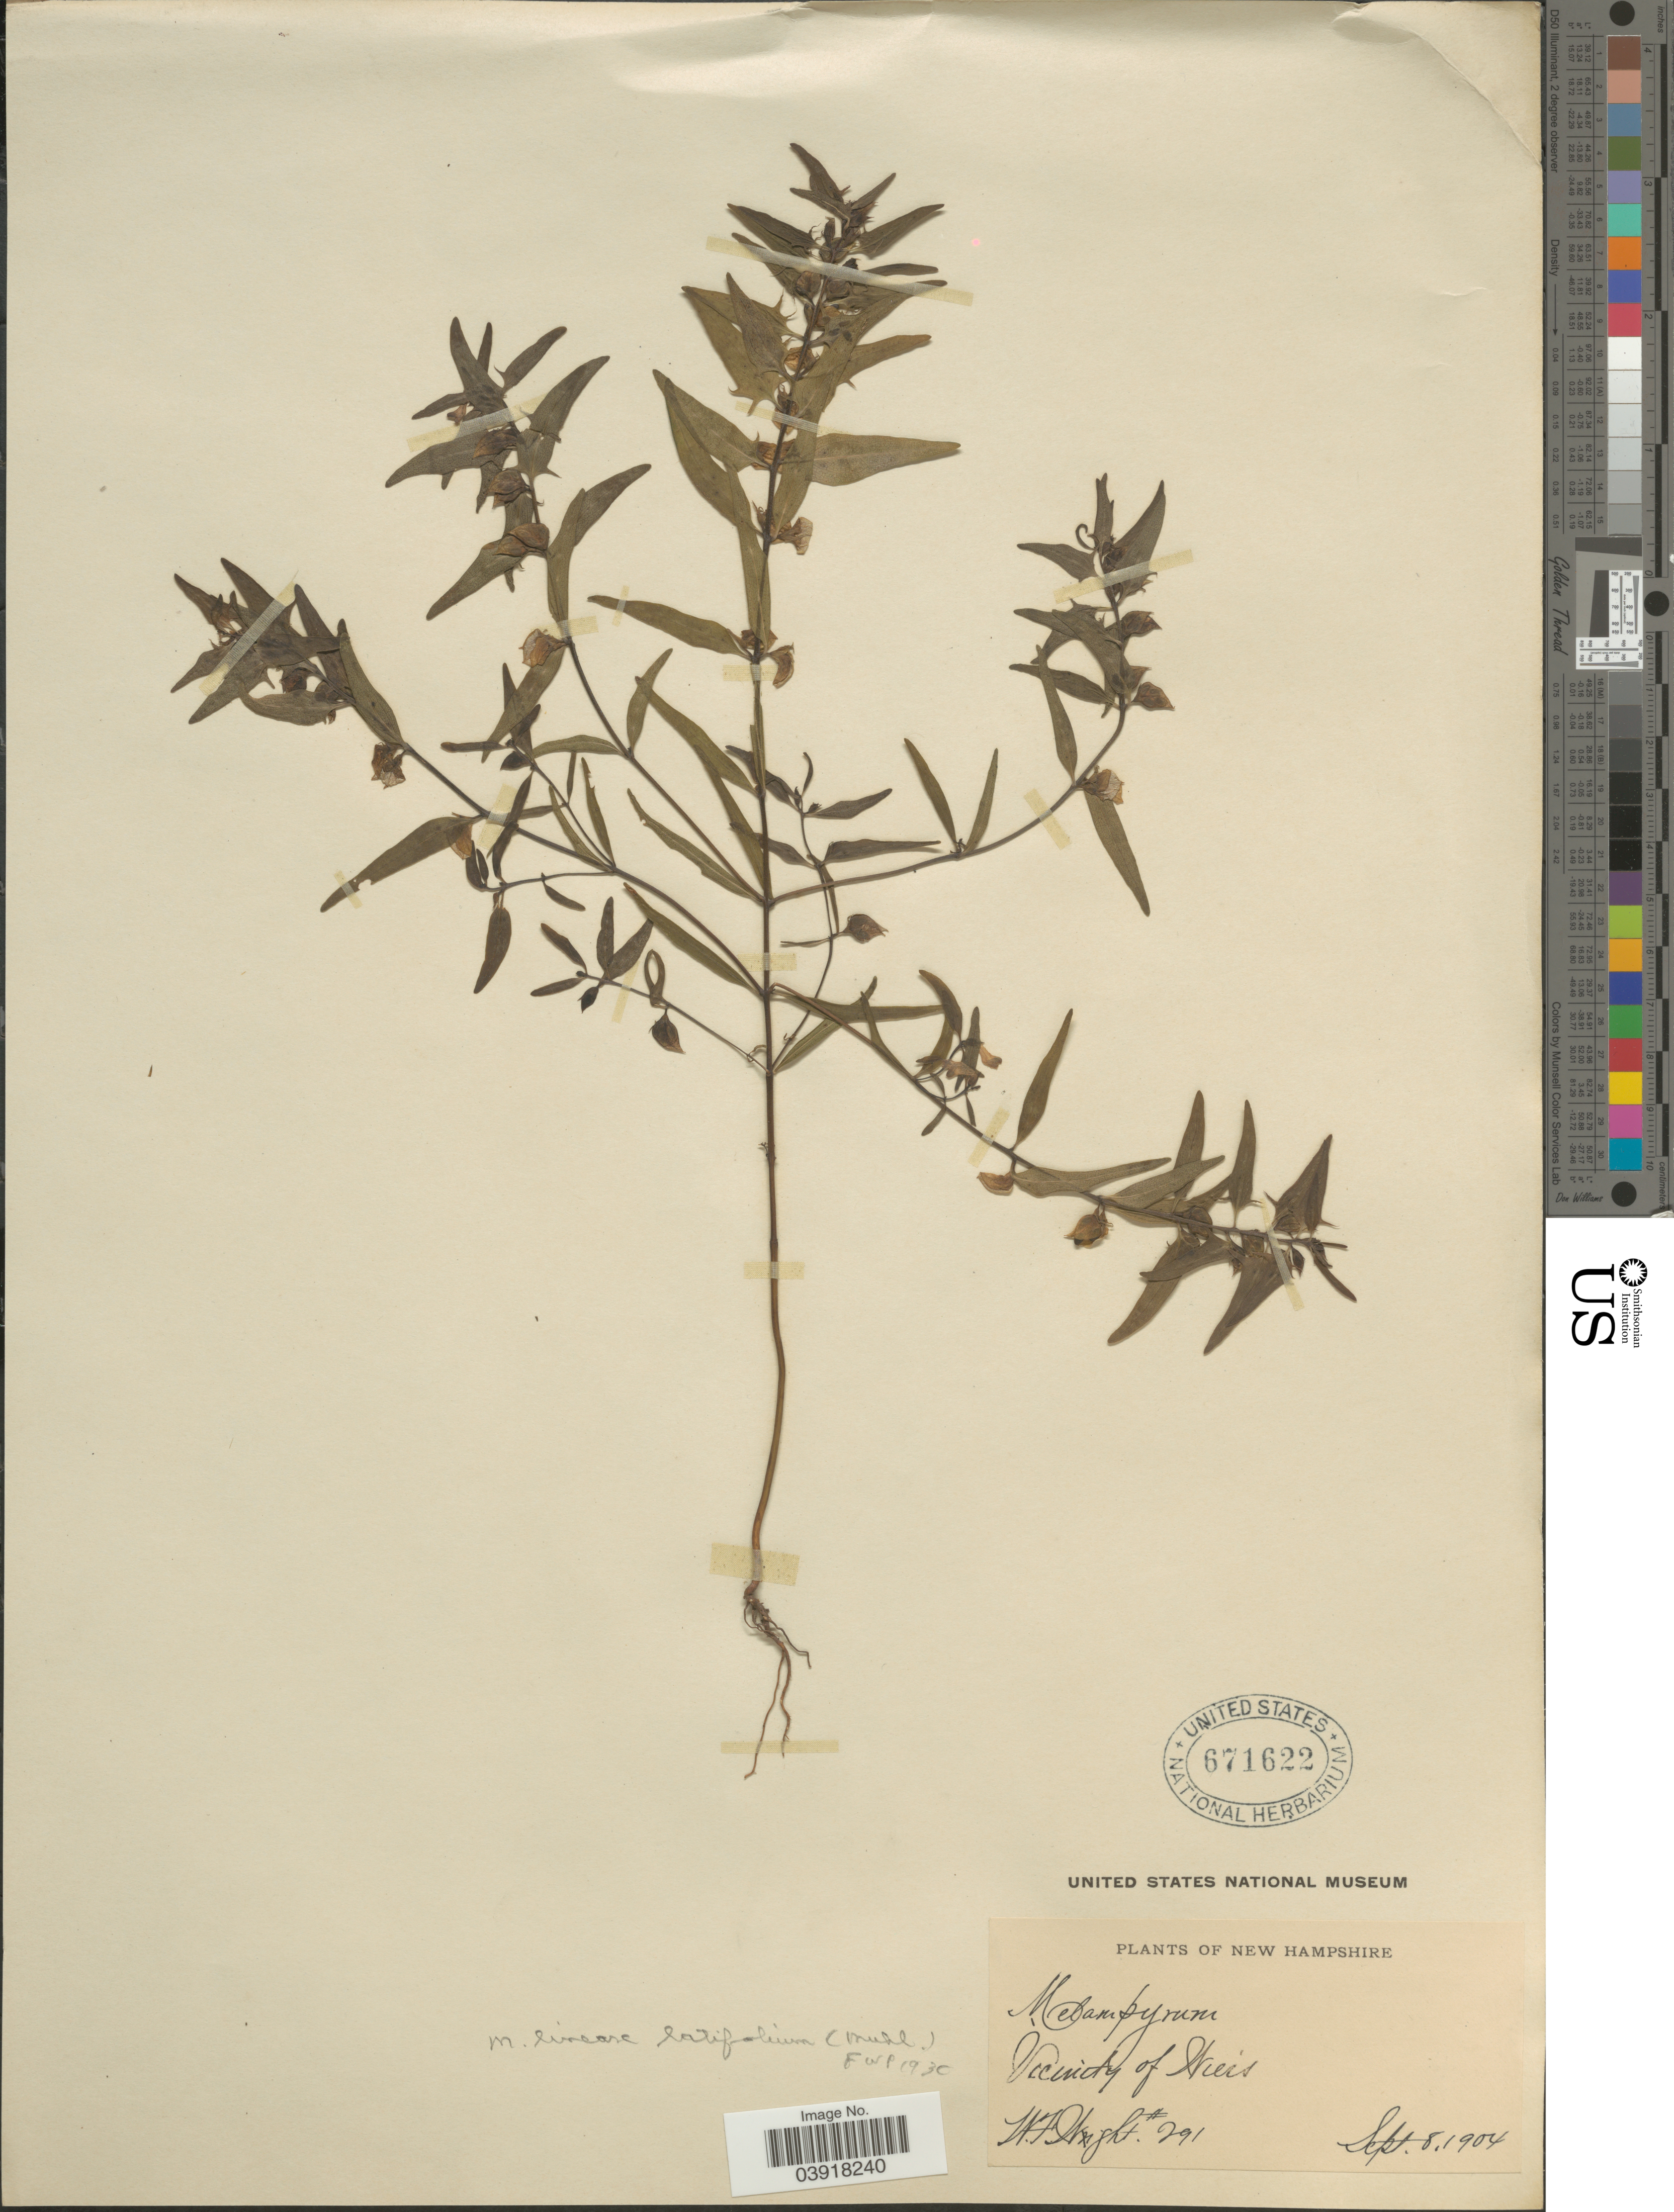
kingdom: Plantae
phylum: Tracheophyta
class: Magnoliopsida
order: Lamiales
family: Orobanchaceae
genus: Melampyrum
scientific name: Melampyrum lineare var. latifolium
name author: (Muhl.) P. Beauv.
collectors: W. F. Wright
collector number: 291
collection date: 1904-09-08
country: United States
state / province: New Hampshire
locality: Vicinity of Wiers.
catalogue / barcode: US 671622